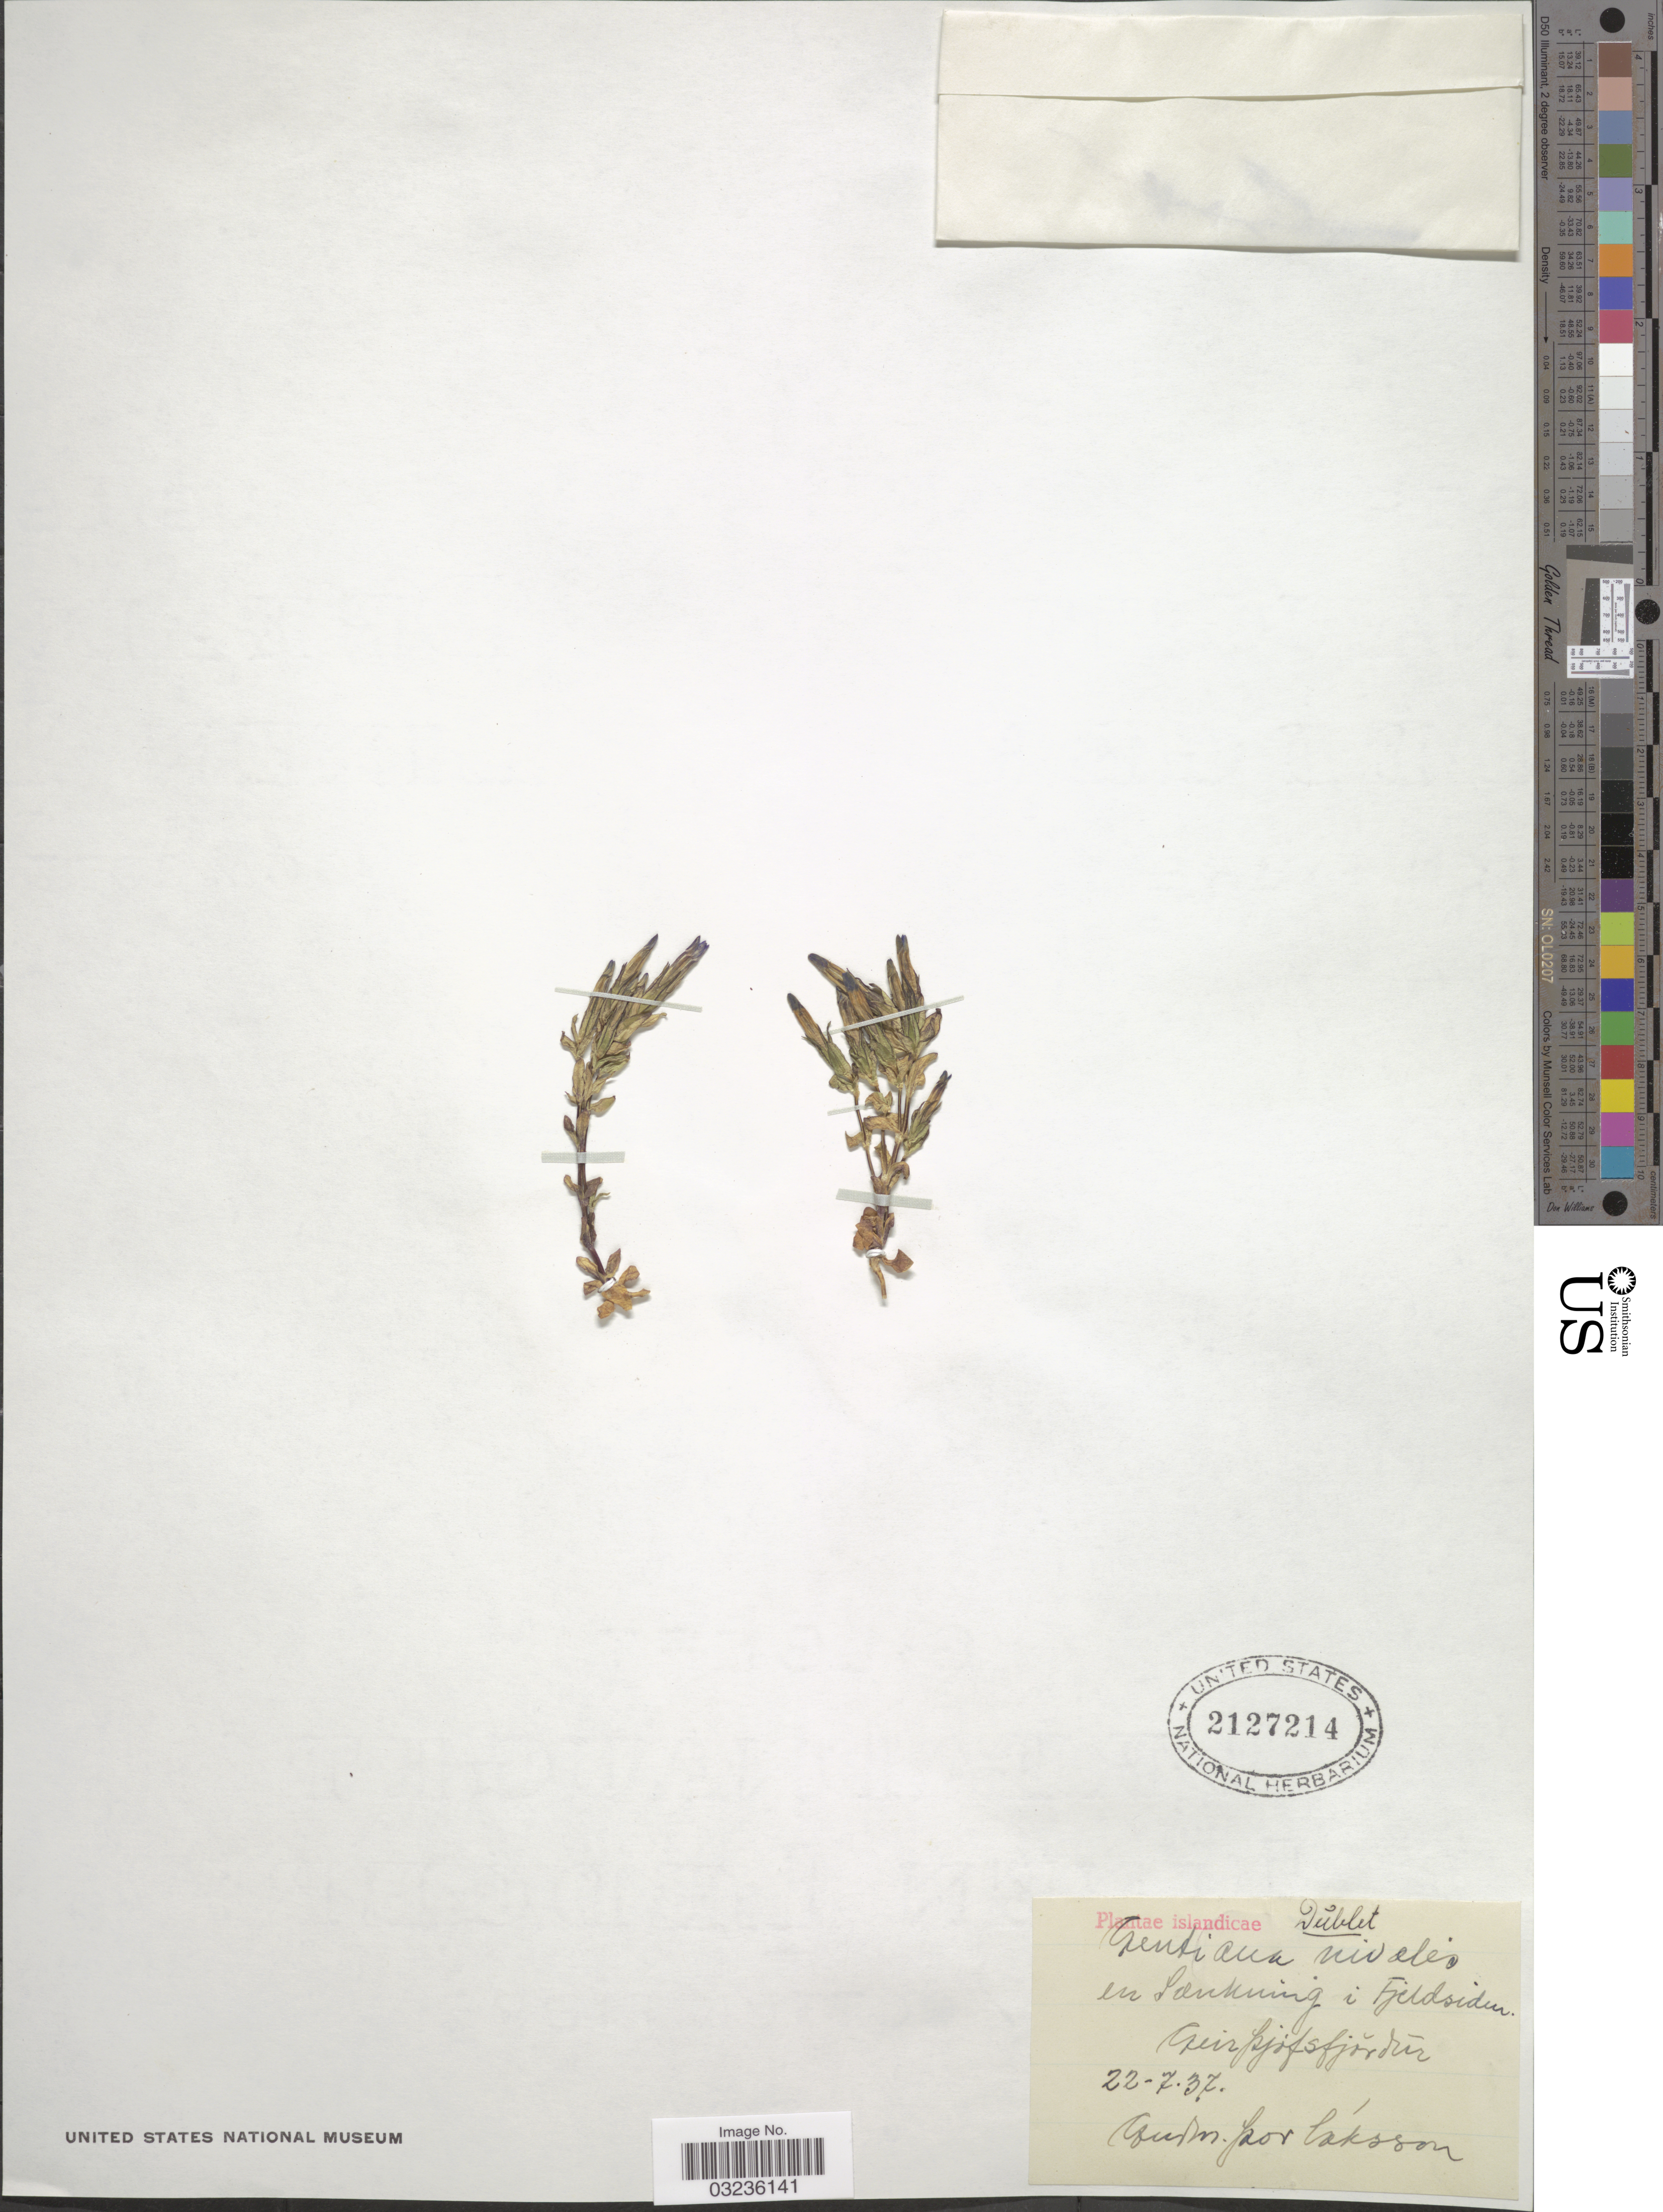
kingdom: Plantae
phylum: Tracheophyta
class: Magnoliopsida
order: Gentianales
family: Gentianaceae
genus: Gentiana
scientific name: Gentiana nivalis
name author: L.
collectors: G. Porlaksson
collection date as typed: Transcribed d/m/y: 22/7/37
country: Iceland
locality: Islandicae, Dublet, en Saenkning i Fjeldsider Geirþjófsfjörður.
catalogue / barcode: US 2127214